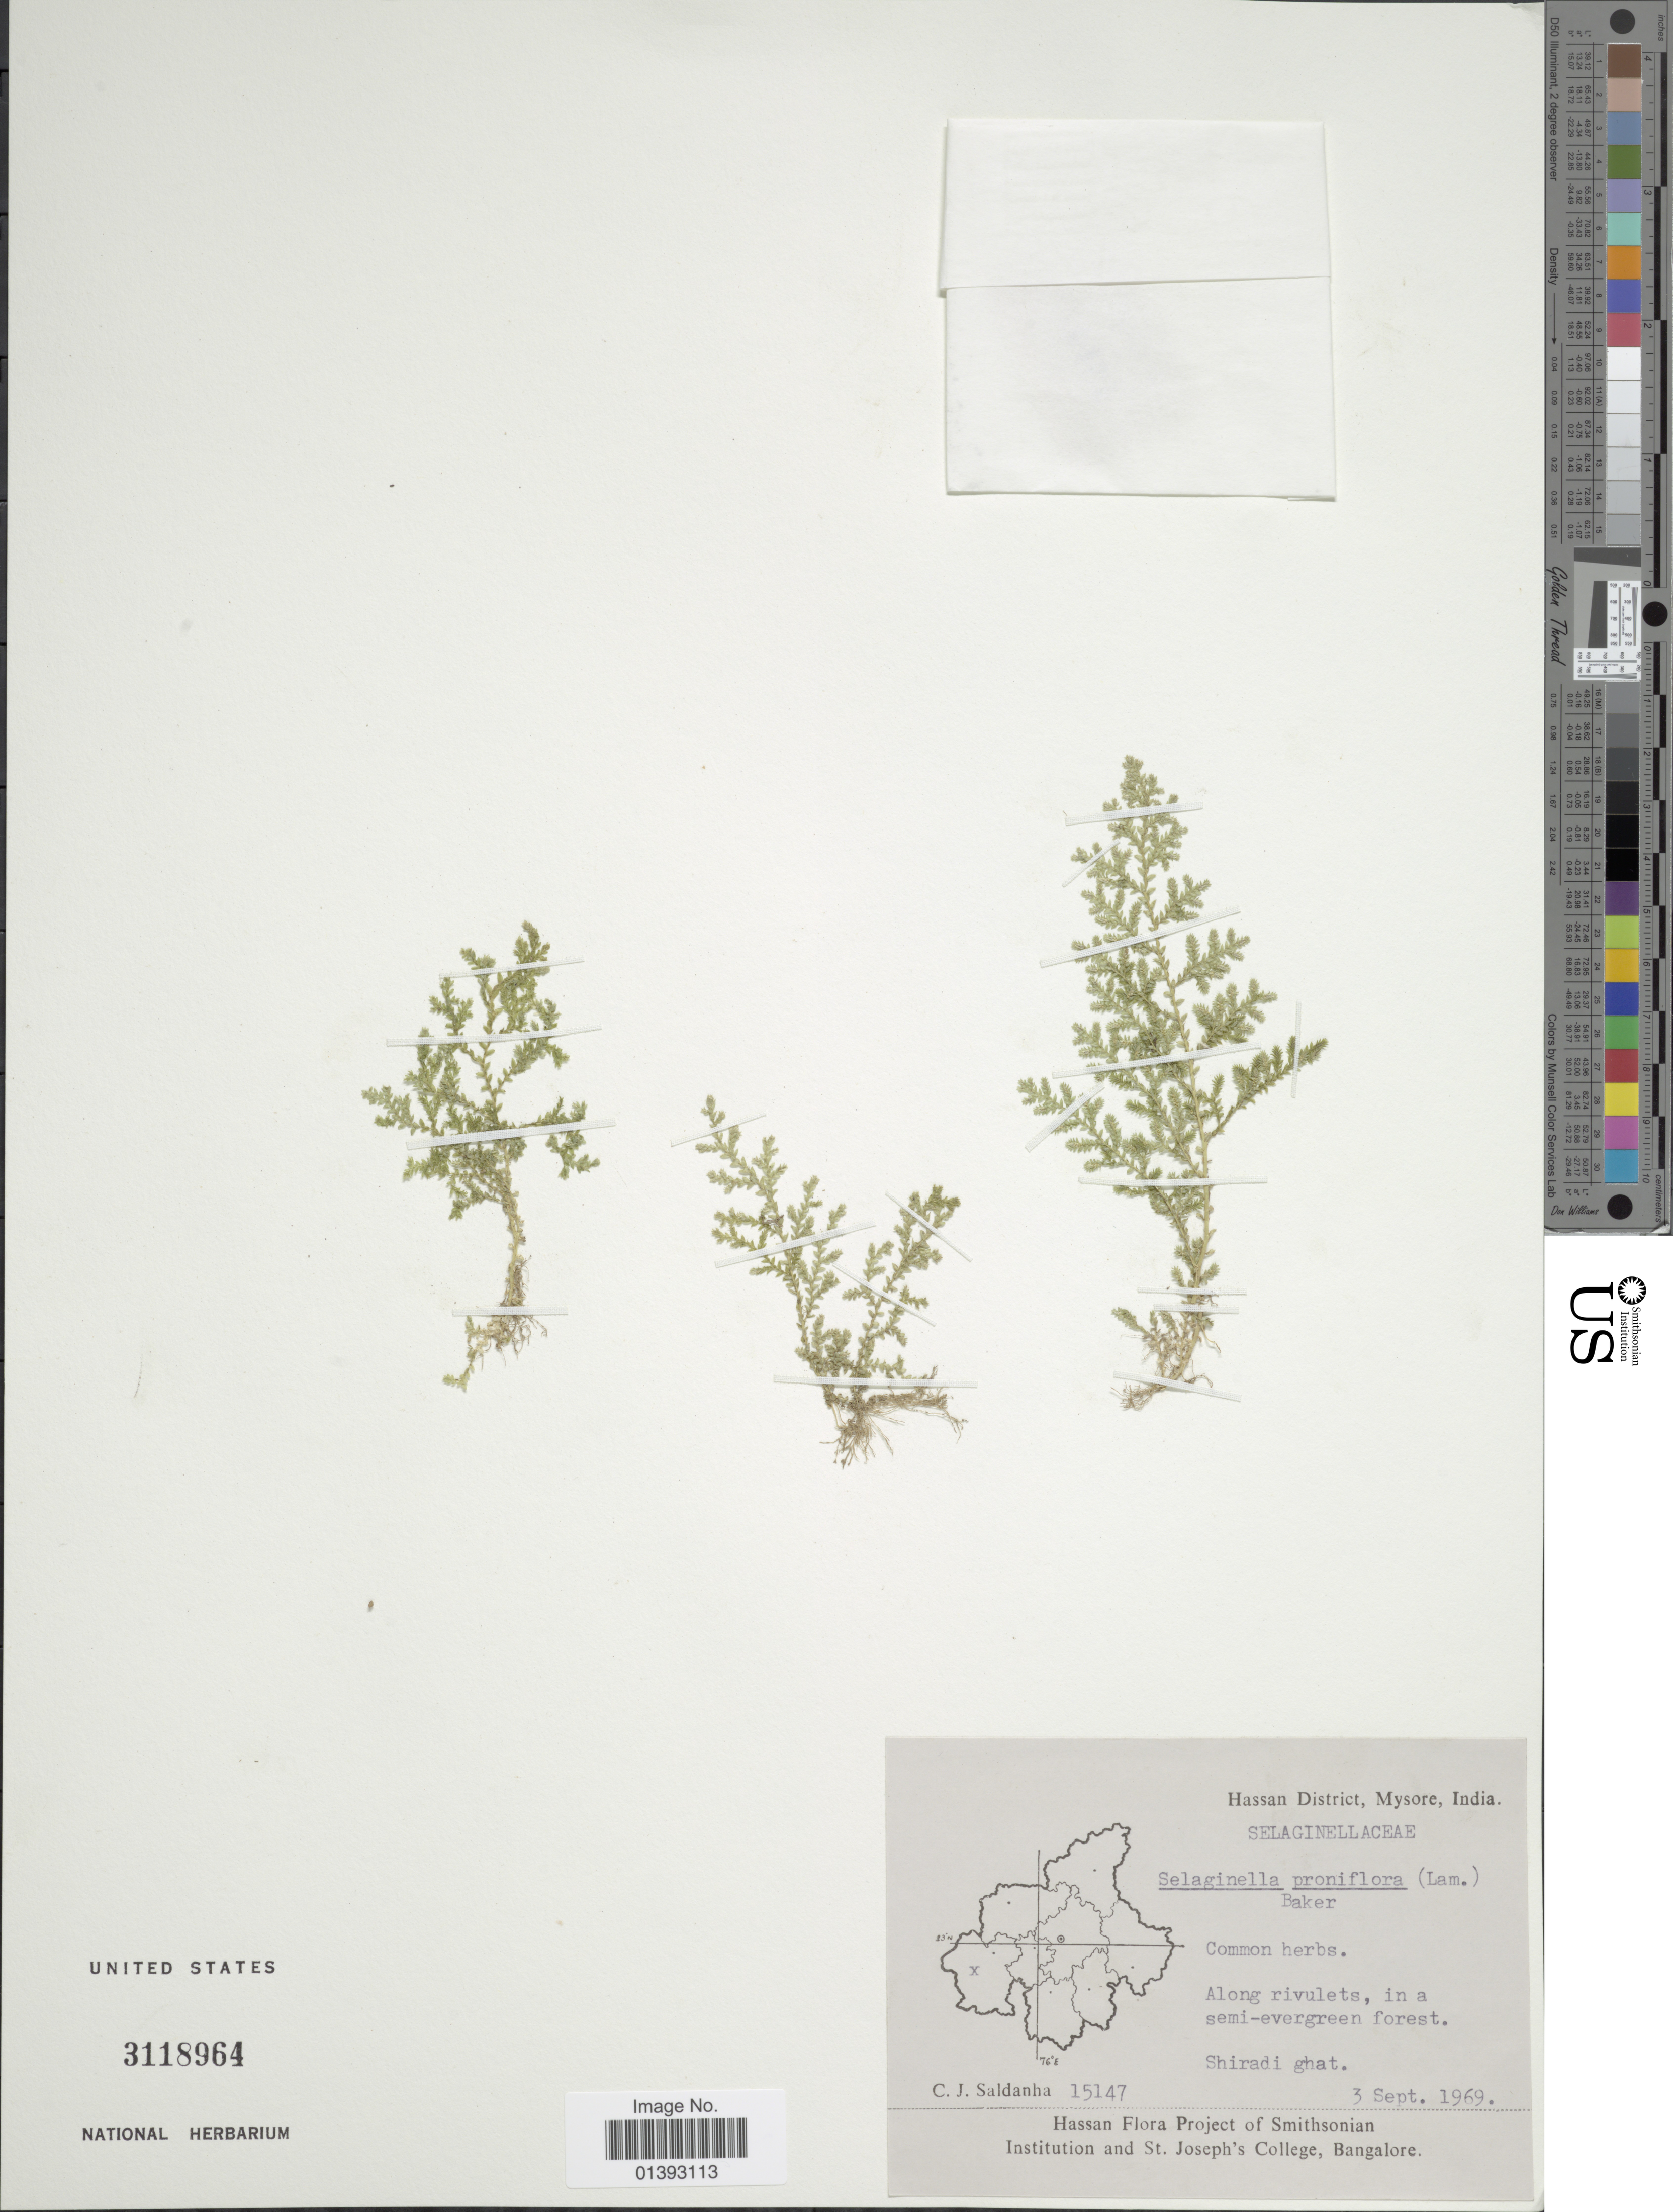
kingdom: Plantae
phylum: Tracheophyta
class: Lycopodiopsida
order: Selaginellales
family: Selaginellaceae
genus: Selaginella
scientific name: Selaginella proniflora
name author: (Lam.) Baker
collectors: C. J. Saldanha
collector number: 15147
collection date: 1969-09-03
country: India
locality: Hassan District, Mysore, Along rivulets, in a semi-evergreen forest, Shiradi ghat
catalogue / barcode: US 3118964